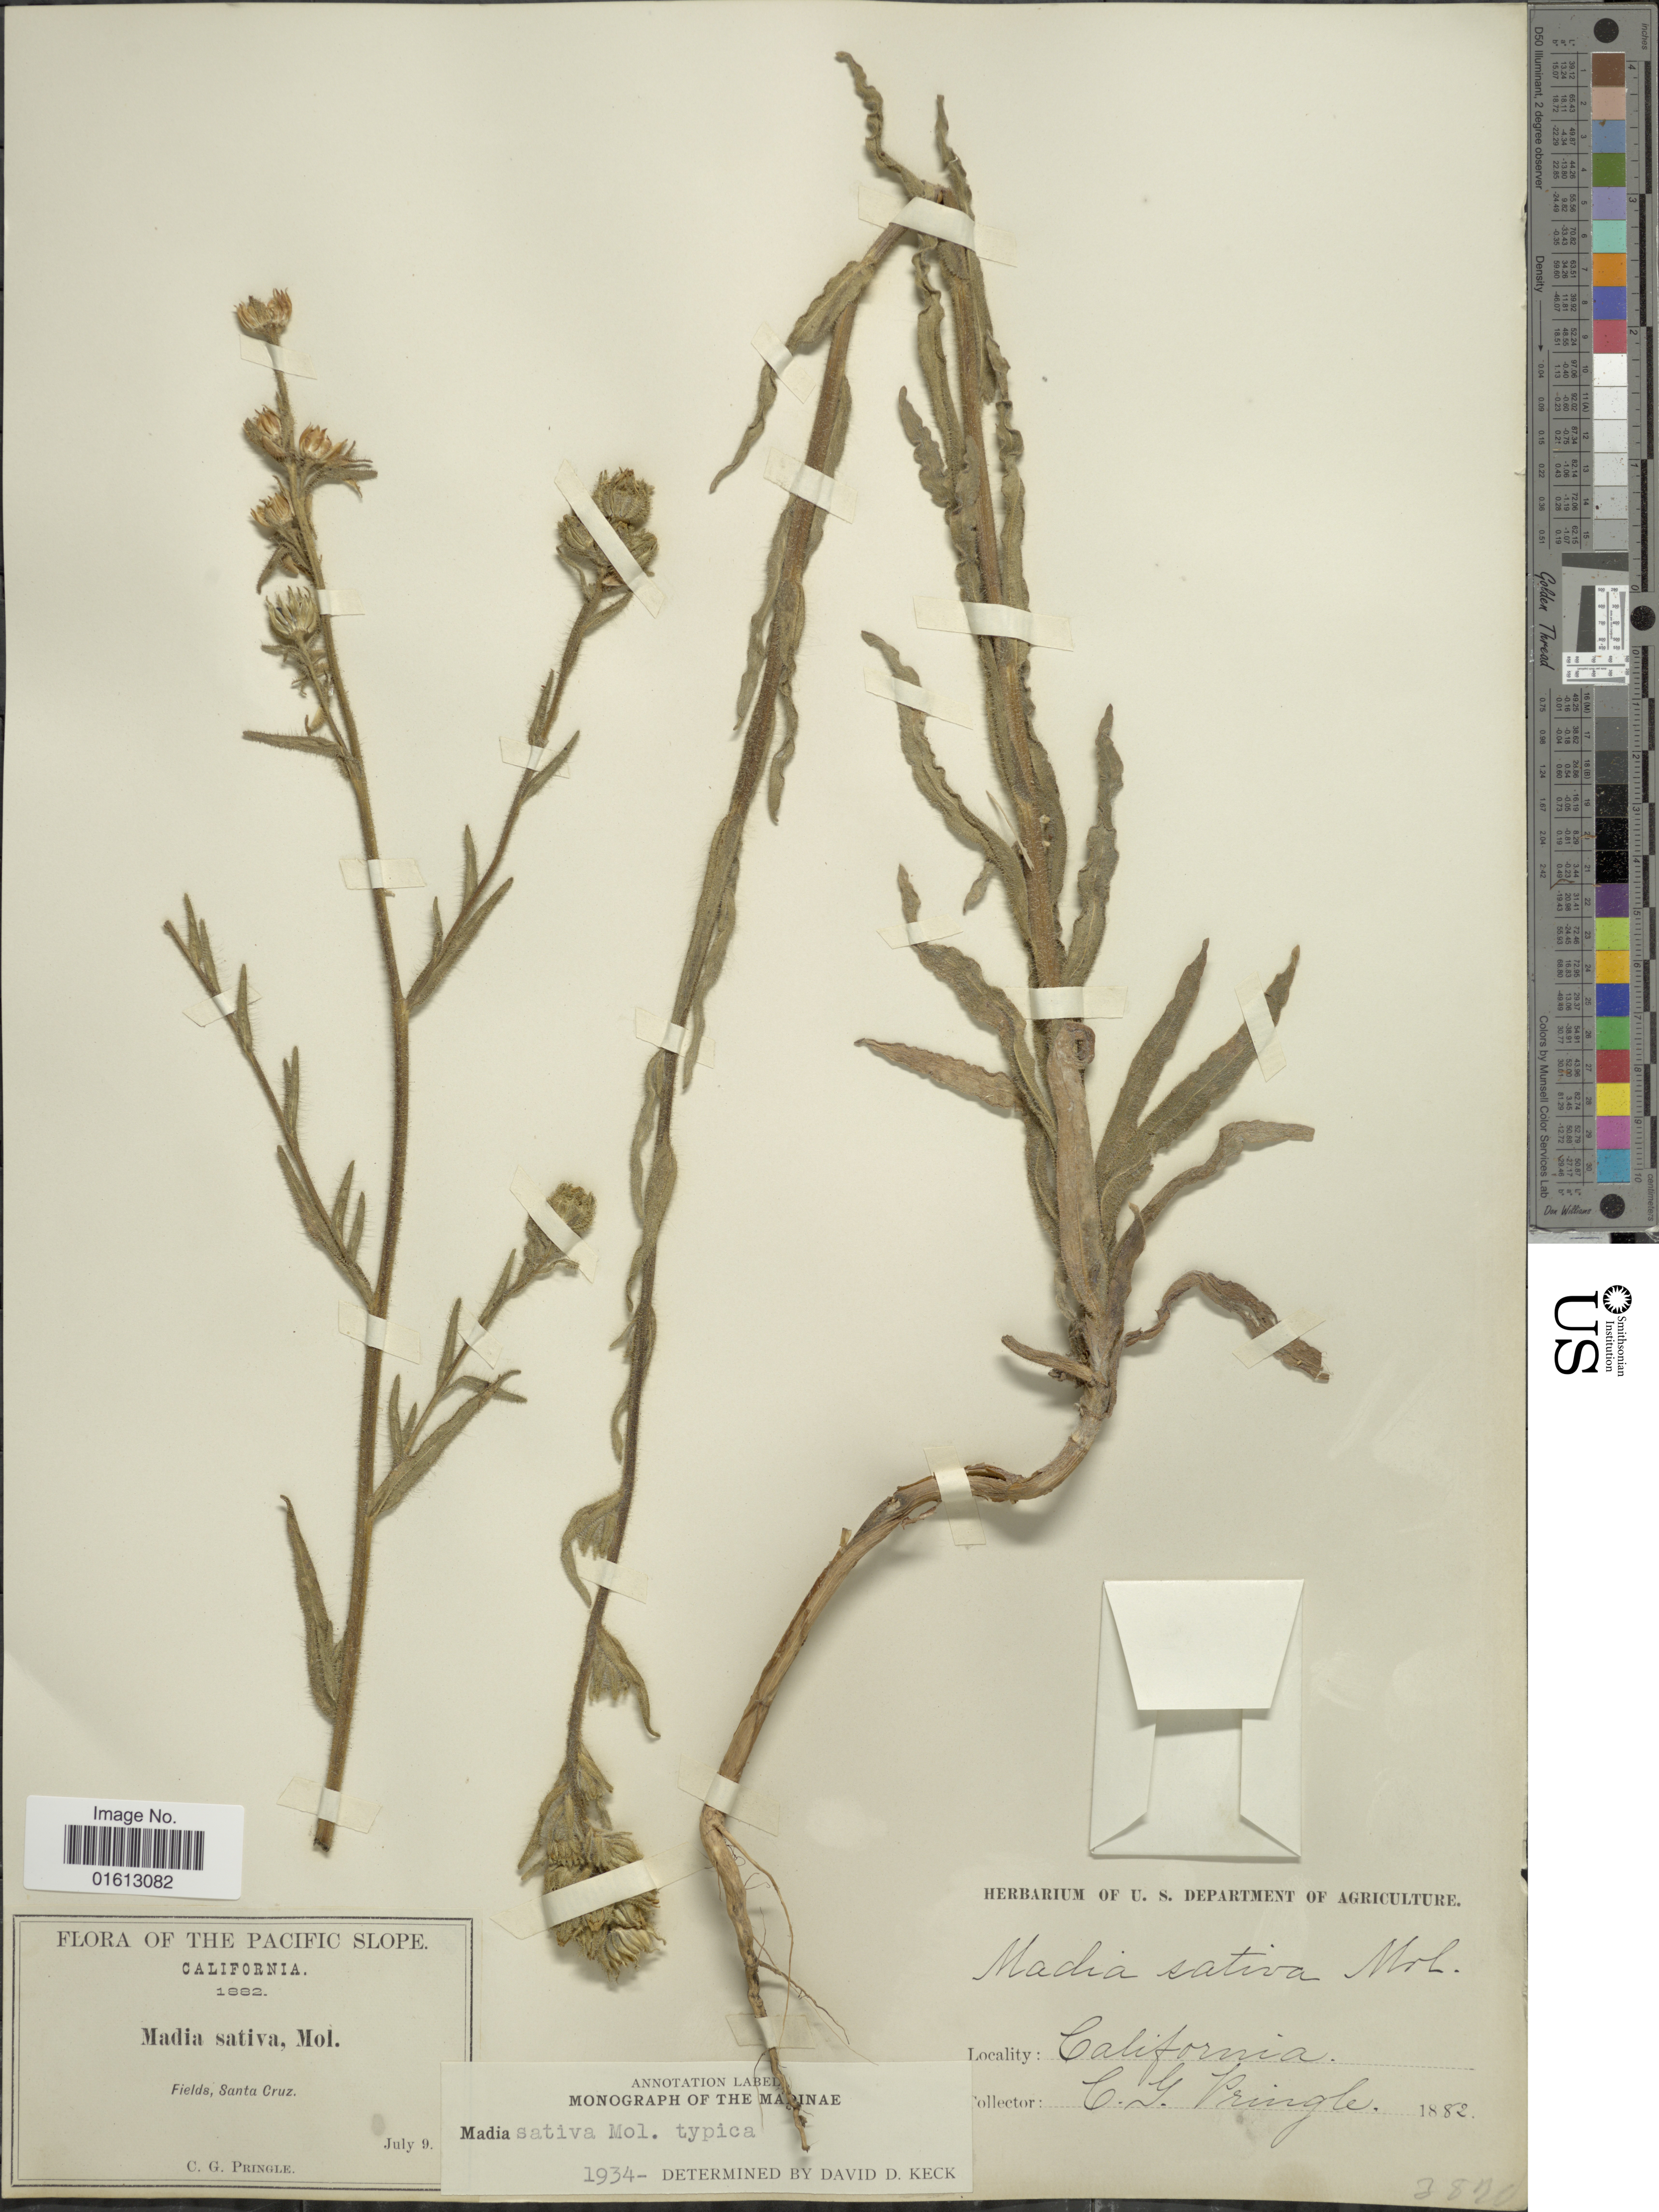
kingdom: Plantae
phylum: Tracheophyta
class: Magnoliopsida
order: Asterales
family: Asteraceae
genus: Madia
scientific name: Madia sativa subsp. sativa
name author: Molina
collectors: C. G. Pringle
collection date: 1882-07-09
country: United States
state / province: California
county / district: Santa Cruz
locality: California, The Pacific Slope, Fields, Santa Cruz.